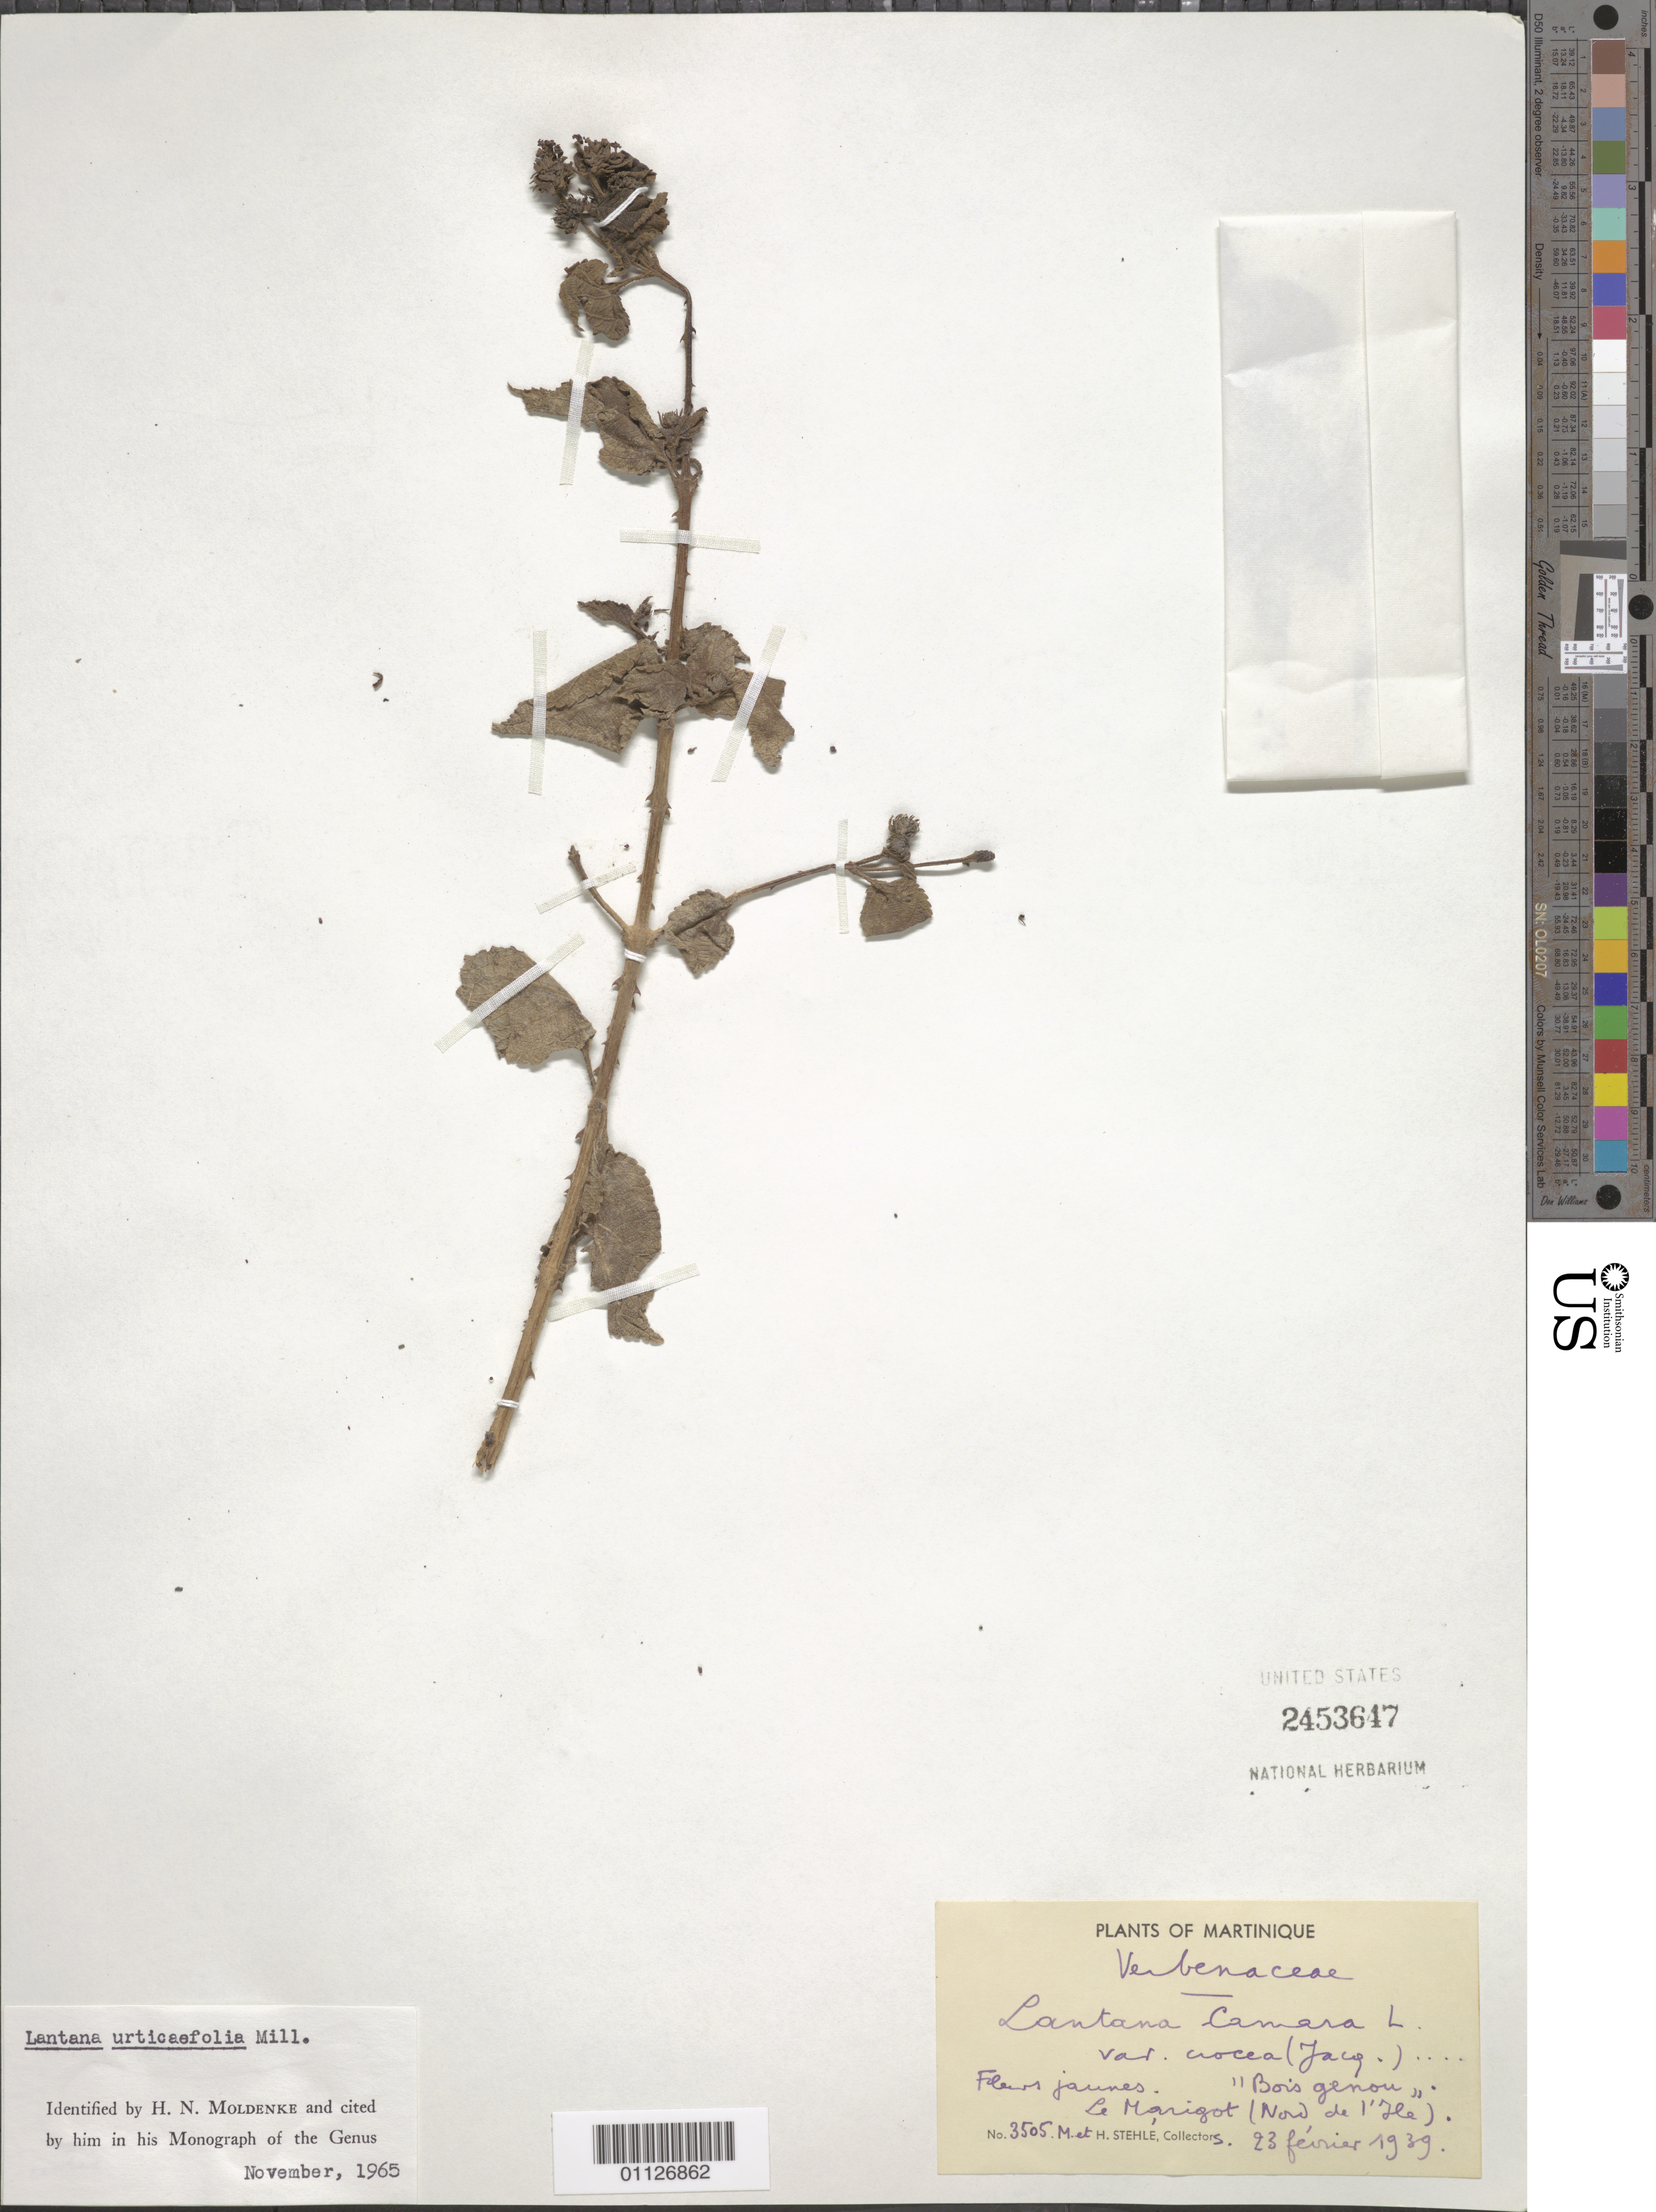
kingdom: Plantae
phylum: Tracheophyta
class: Magnoliopsida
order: Lamiales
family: Verbenaceae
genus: Lantana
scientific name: Lantana urticifolia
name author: Mill.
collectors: H. Stehlé & M. Stehlé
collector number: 3505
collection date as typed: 23 Feb 1939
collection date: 1939-02-23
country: Martinique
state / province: La Trinité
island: Martinique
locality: Le Marigot (N de l'Ile)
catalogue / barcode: US 2453647